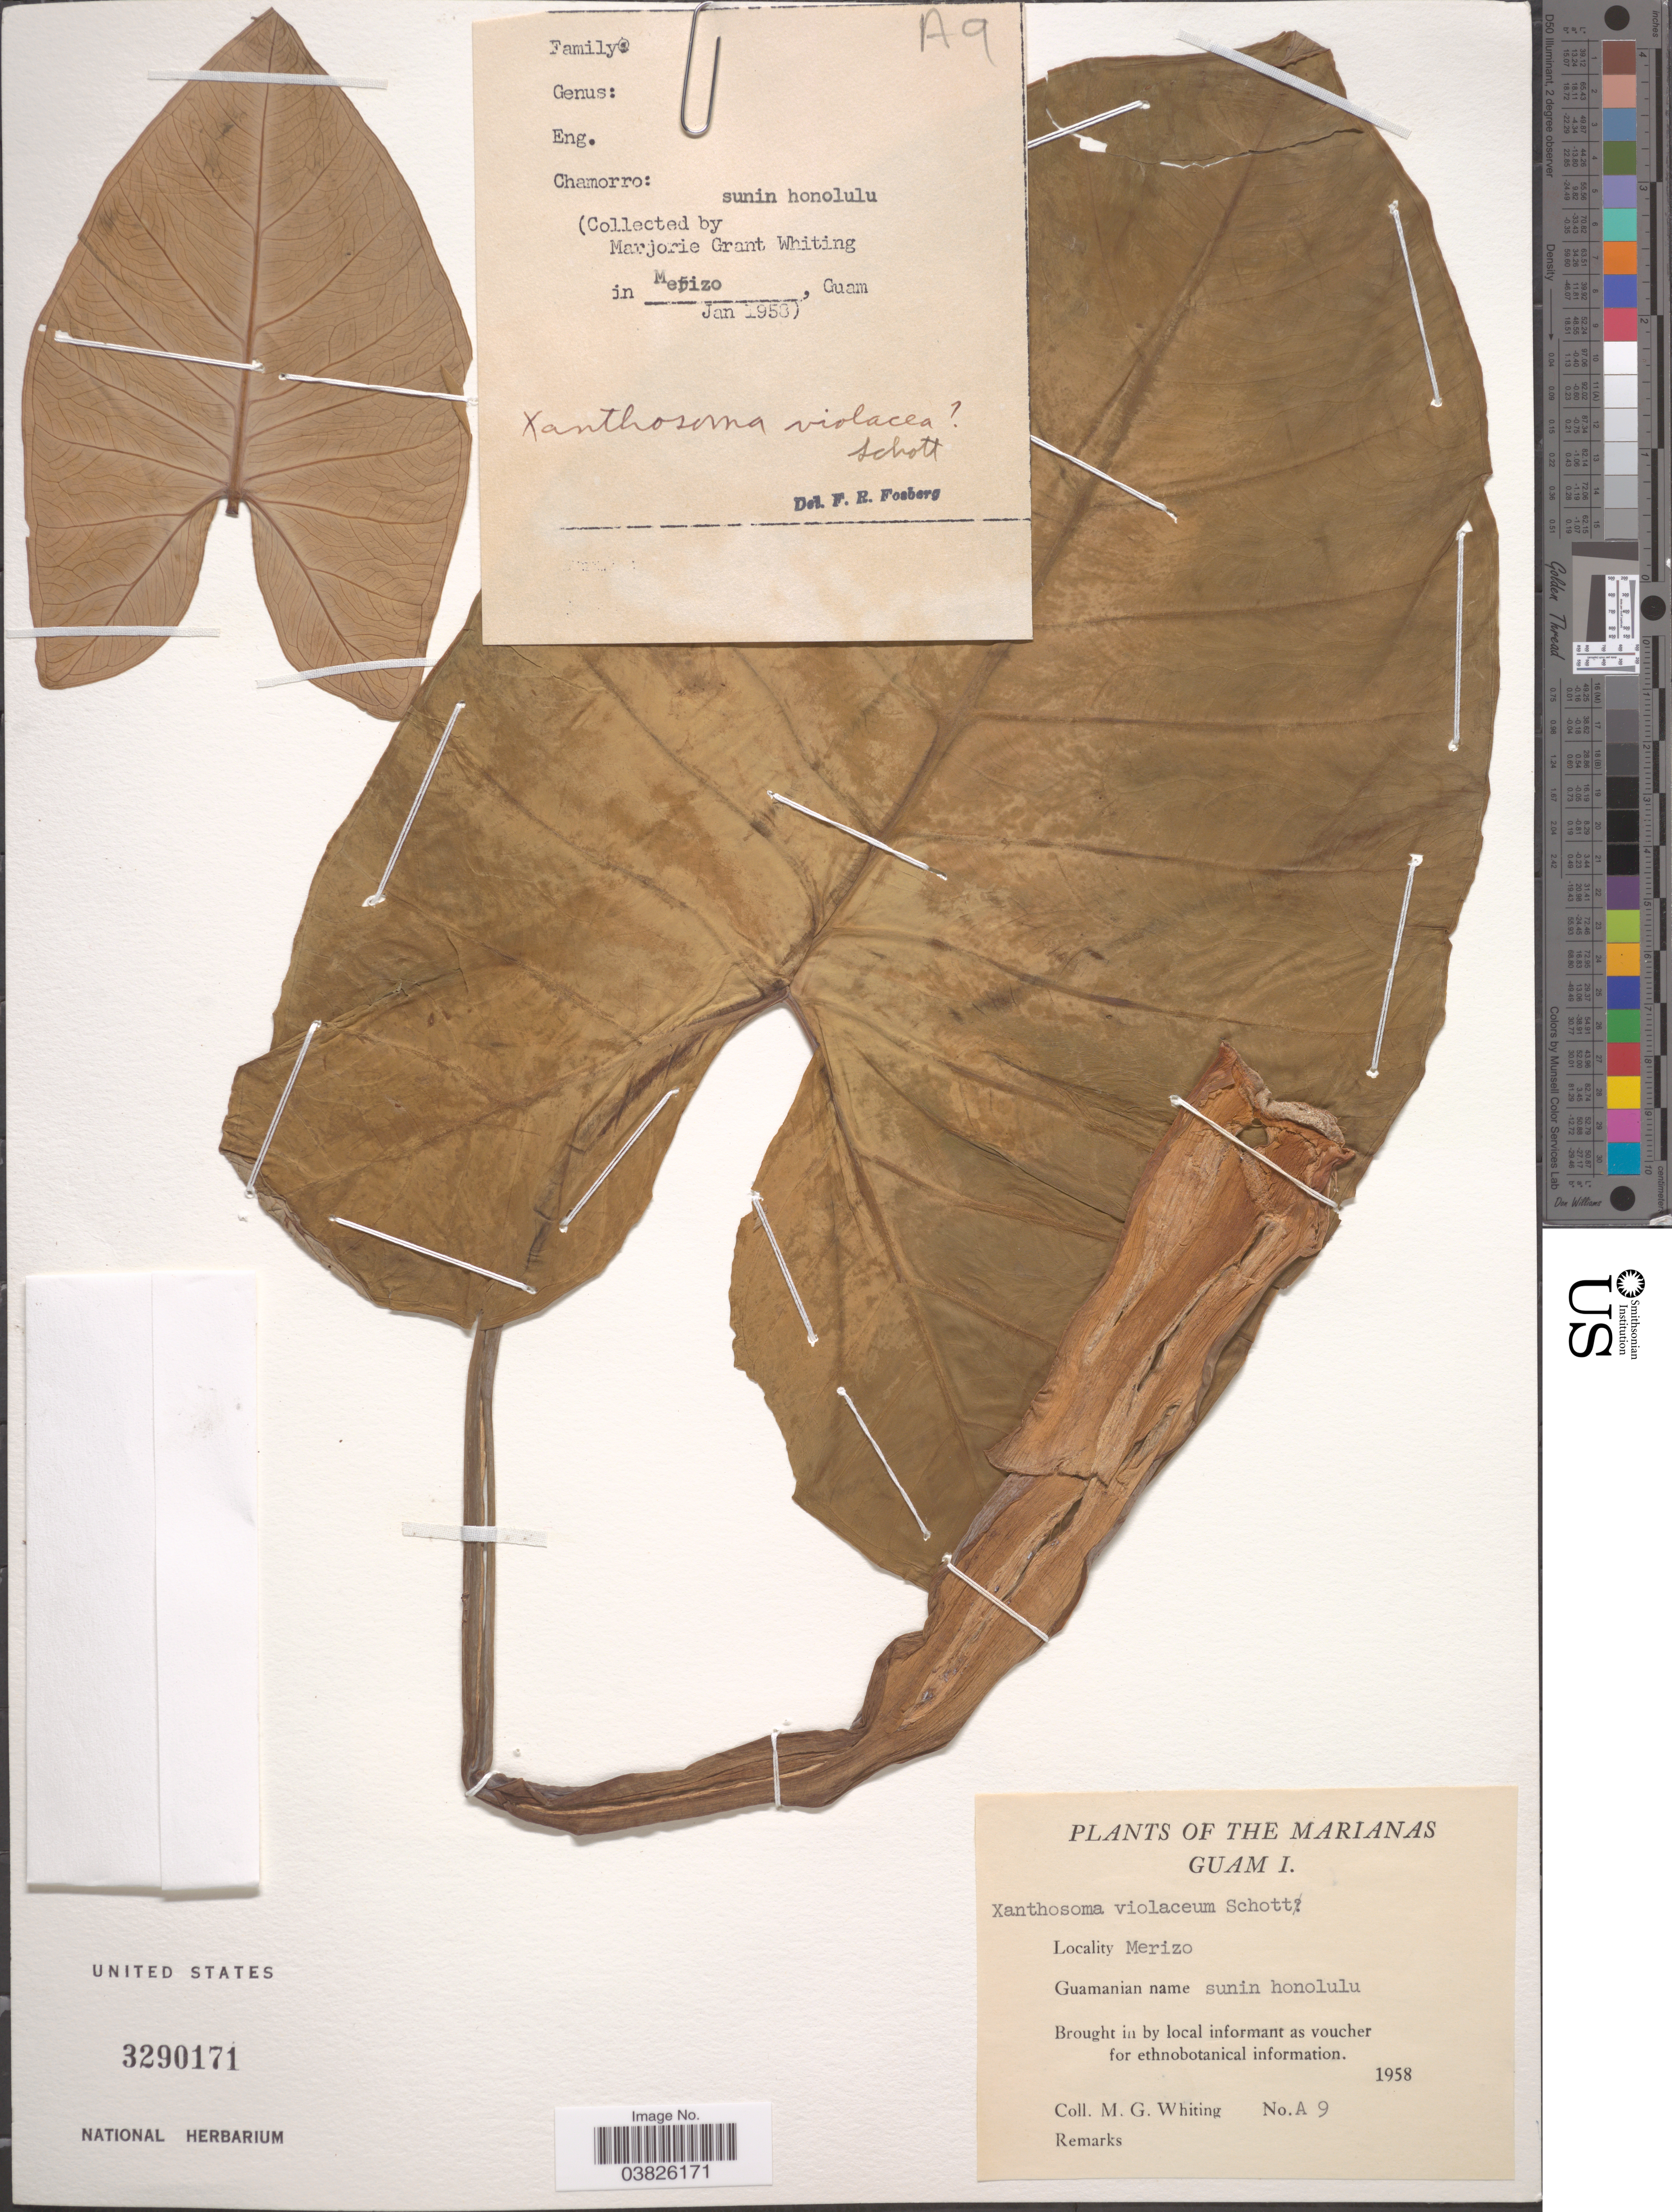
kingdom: Plantae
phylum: Tracheophyta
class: Liliopsida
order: Alismatales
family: Araceae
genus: Xanthosoma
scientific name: Xanthosoma nigrum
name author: (Vell.) Stellfeld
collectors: M. Whiting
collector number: A9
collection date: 1958-01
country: Guam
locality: The Marianas. Guam I. Merizo.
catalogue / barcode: US 3290171